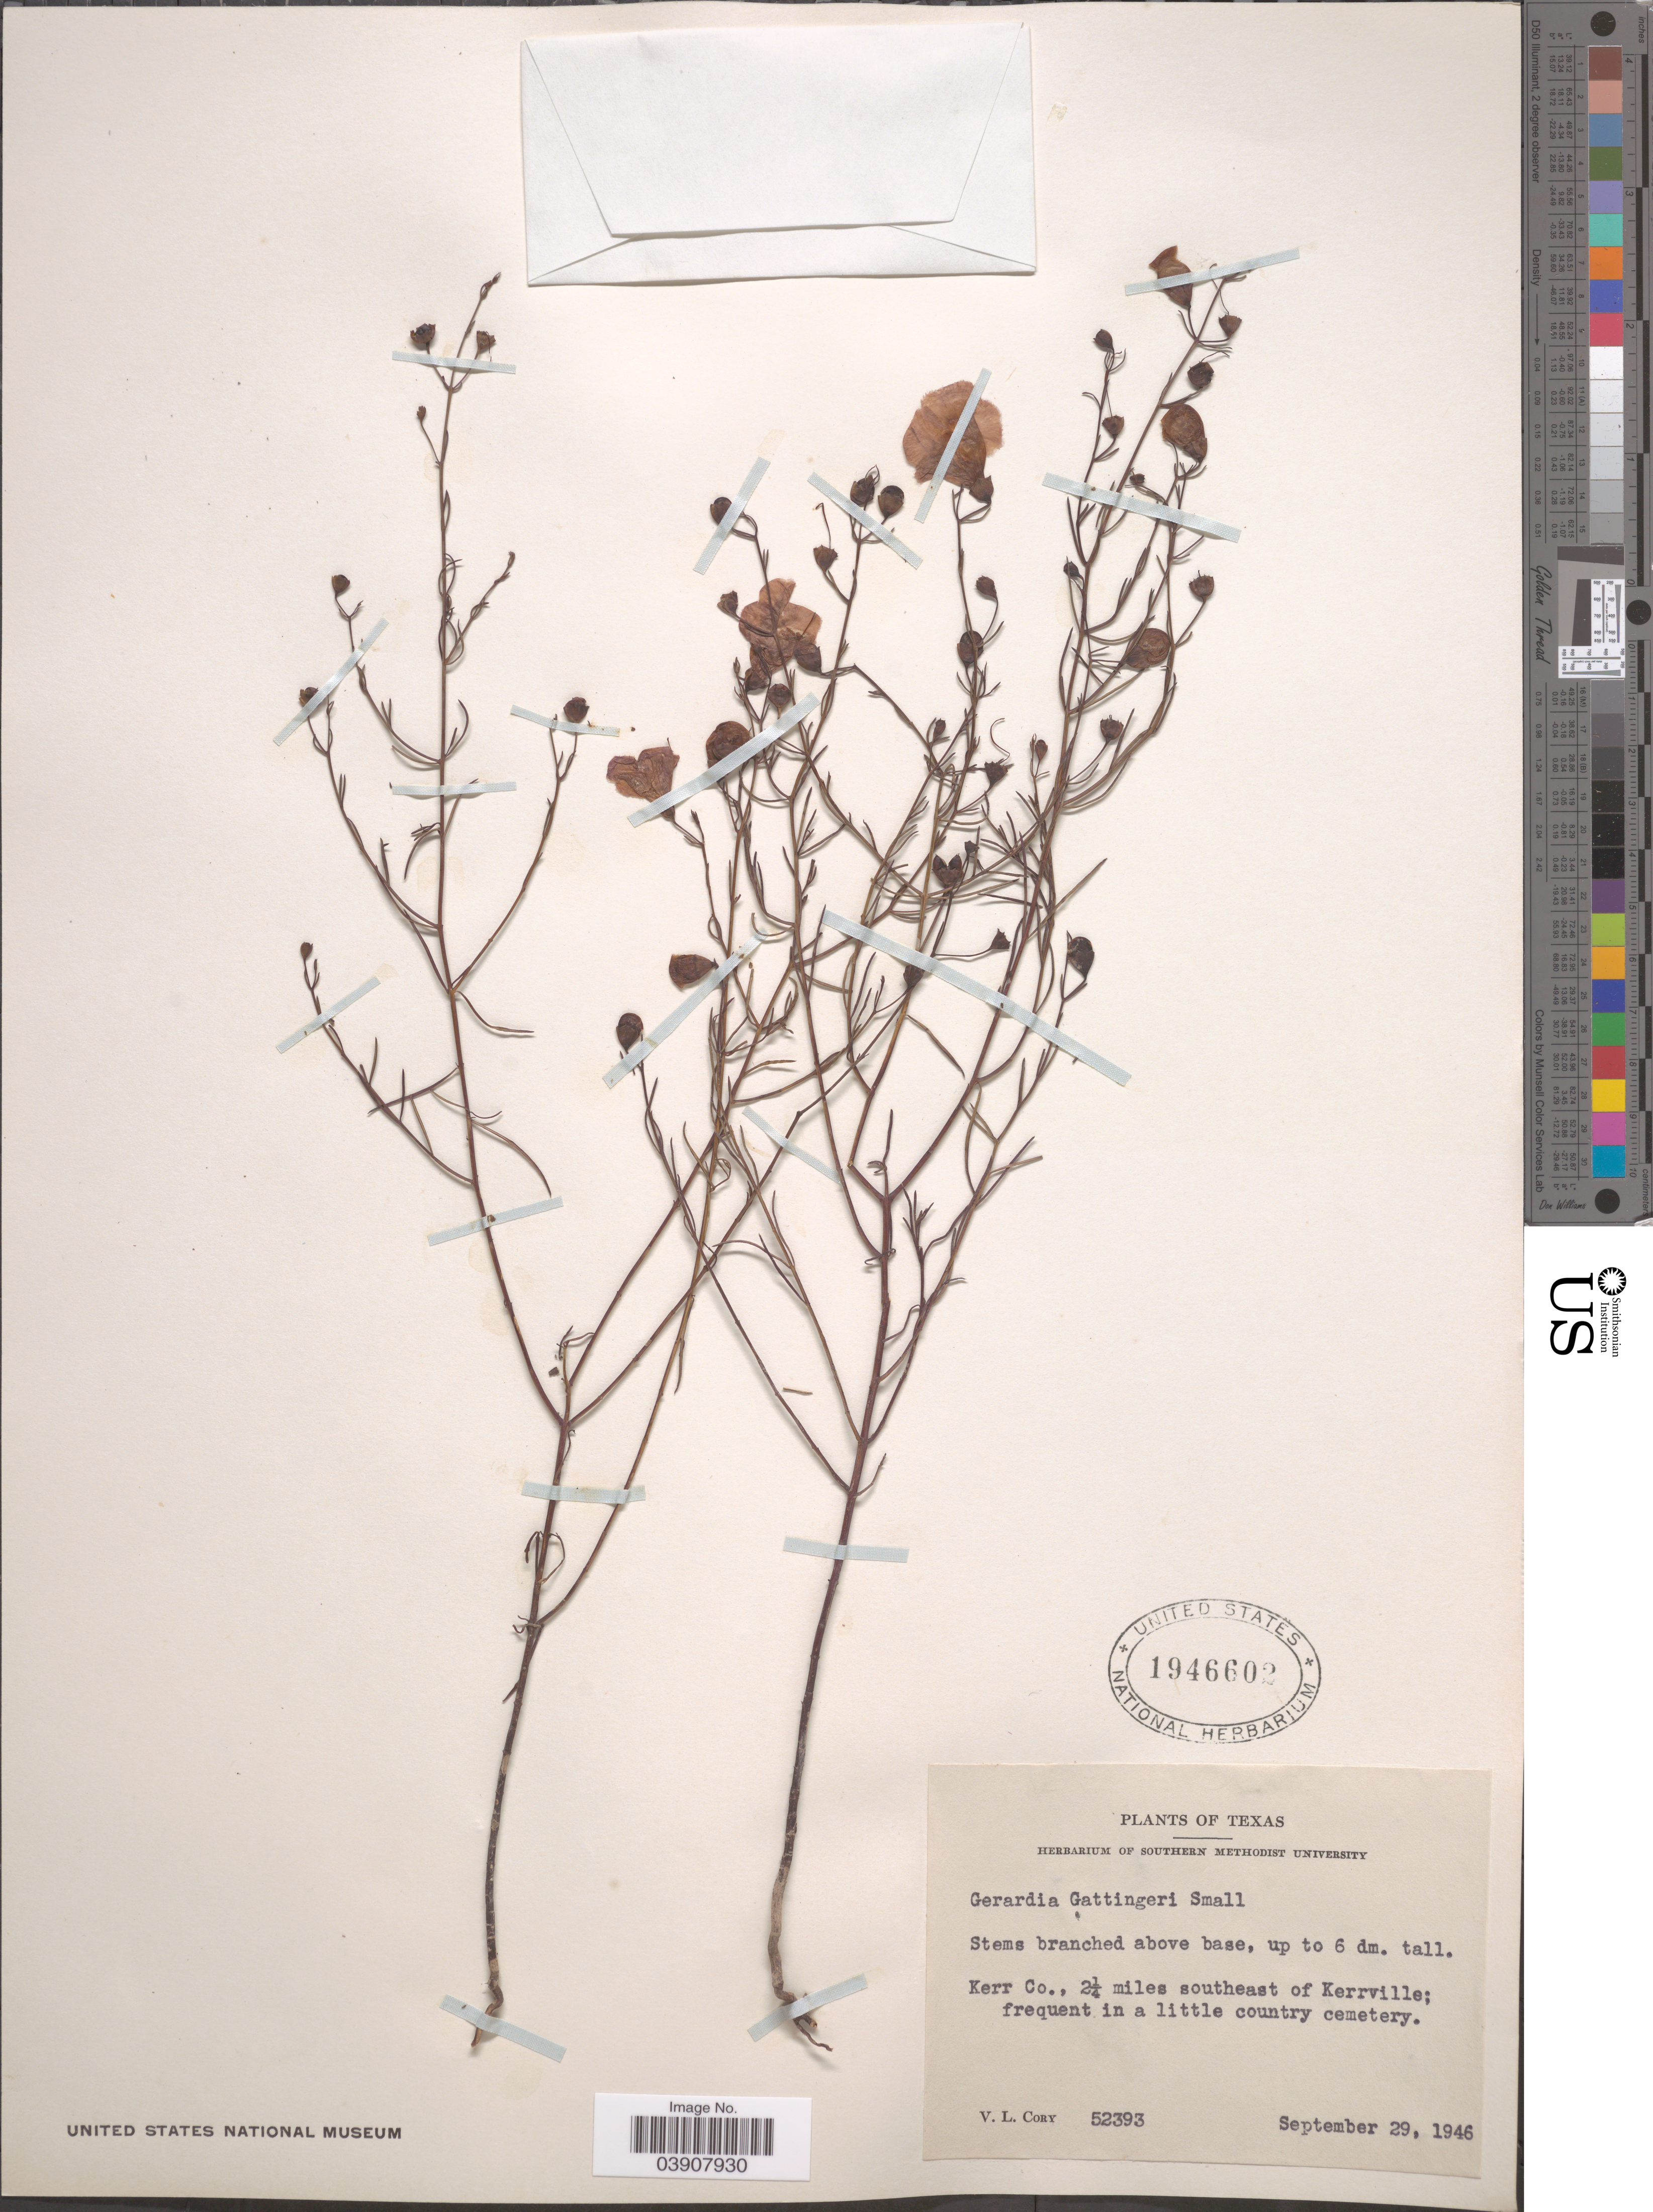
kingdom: Plantae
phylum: Tracheophyta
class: Magnoliopsida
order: Lamiales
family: Orobanchaceae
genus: Agalinis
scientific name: Agalinis gattingeri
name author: (Small) Small ex Britton & A. Br.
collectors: V. Cory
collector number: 52393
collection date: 1946-09-29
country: United States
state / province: Texas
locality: Kerr Co., 2¼ miles southeast of Kerrville.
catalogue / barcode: US 1946602